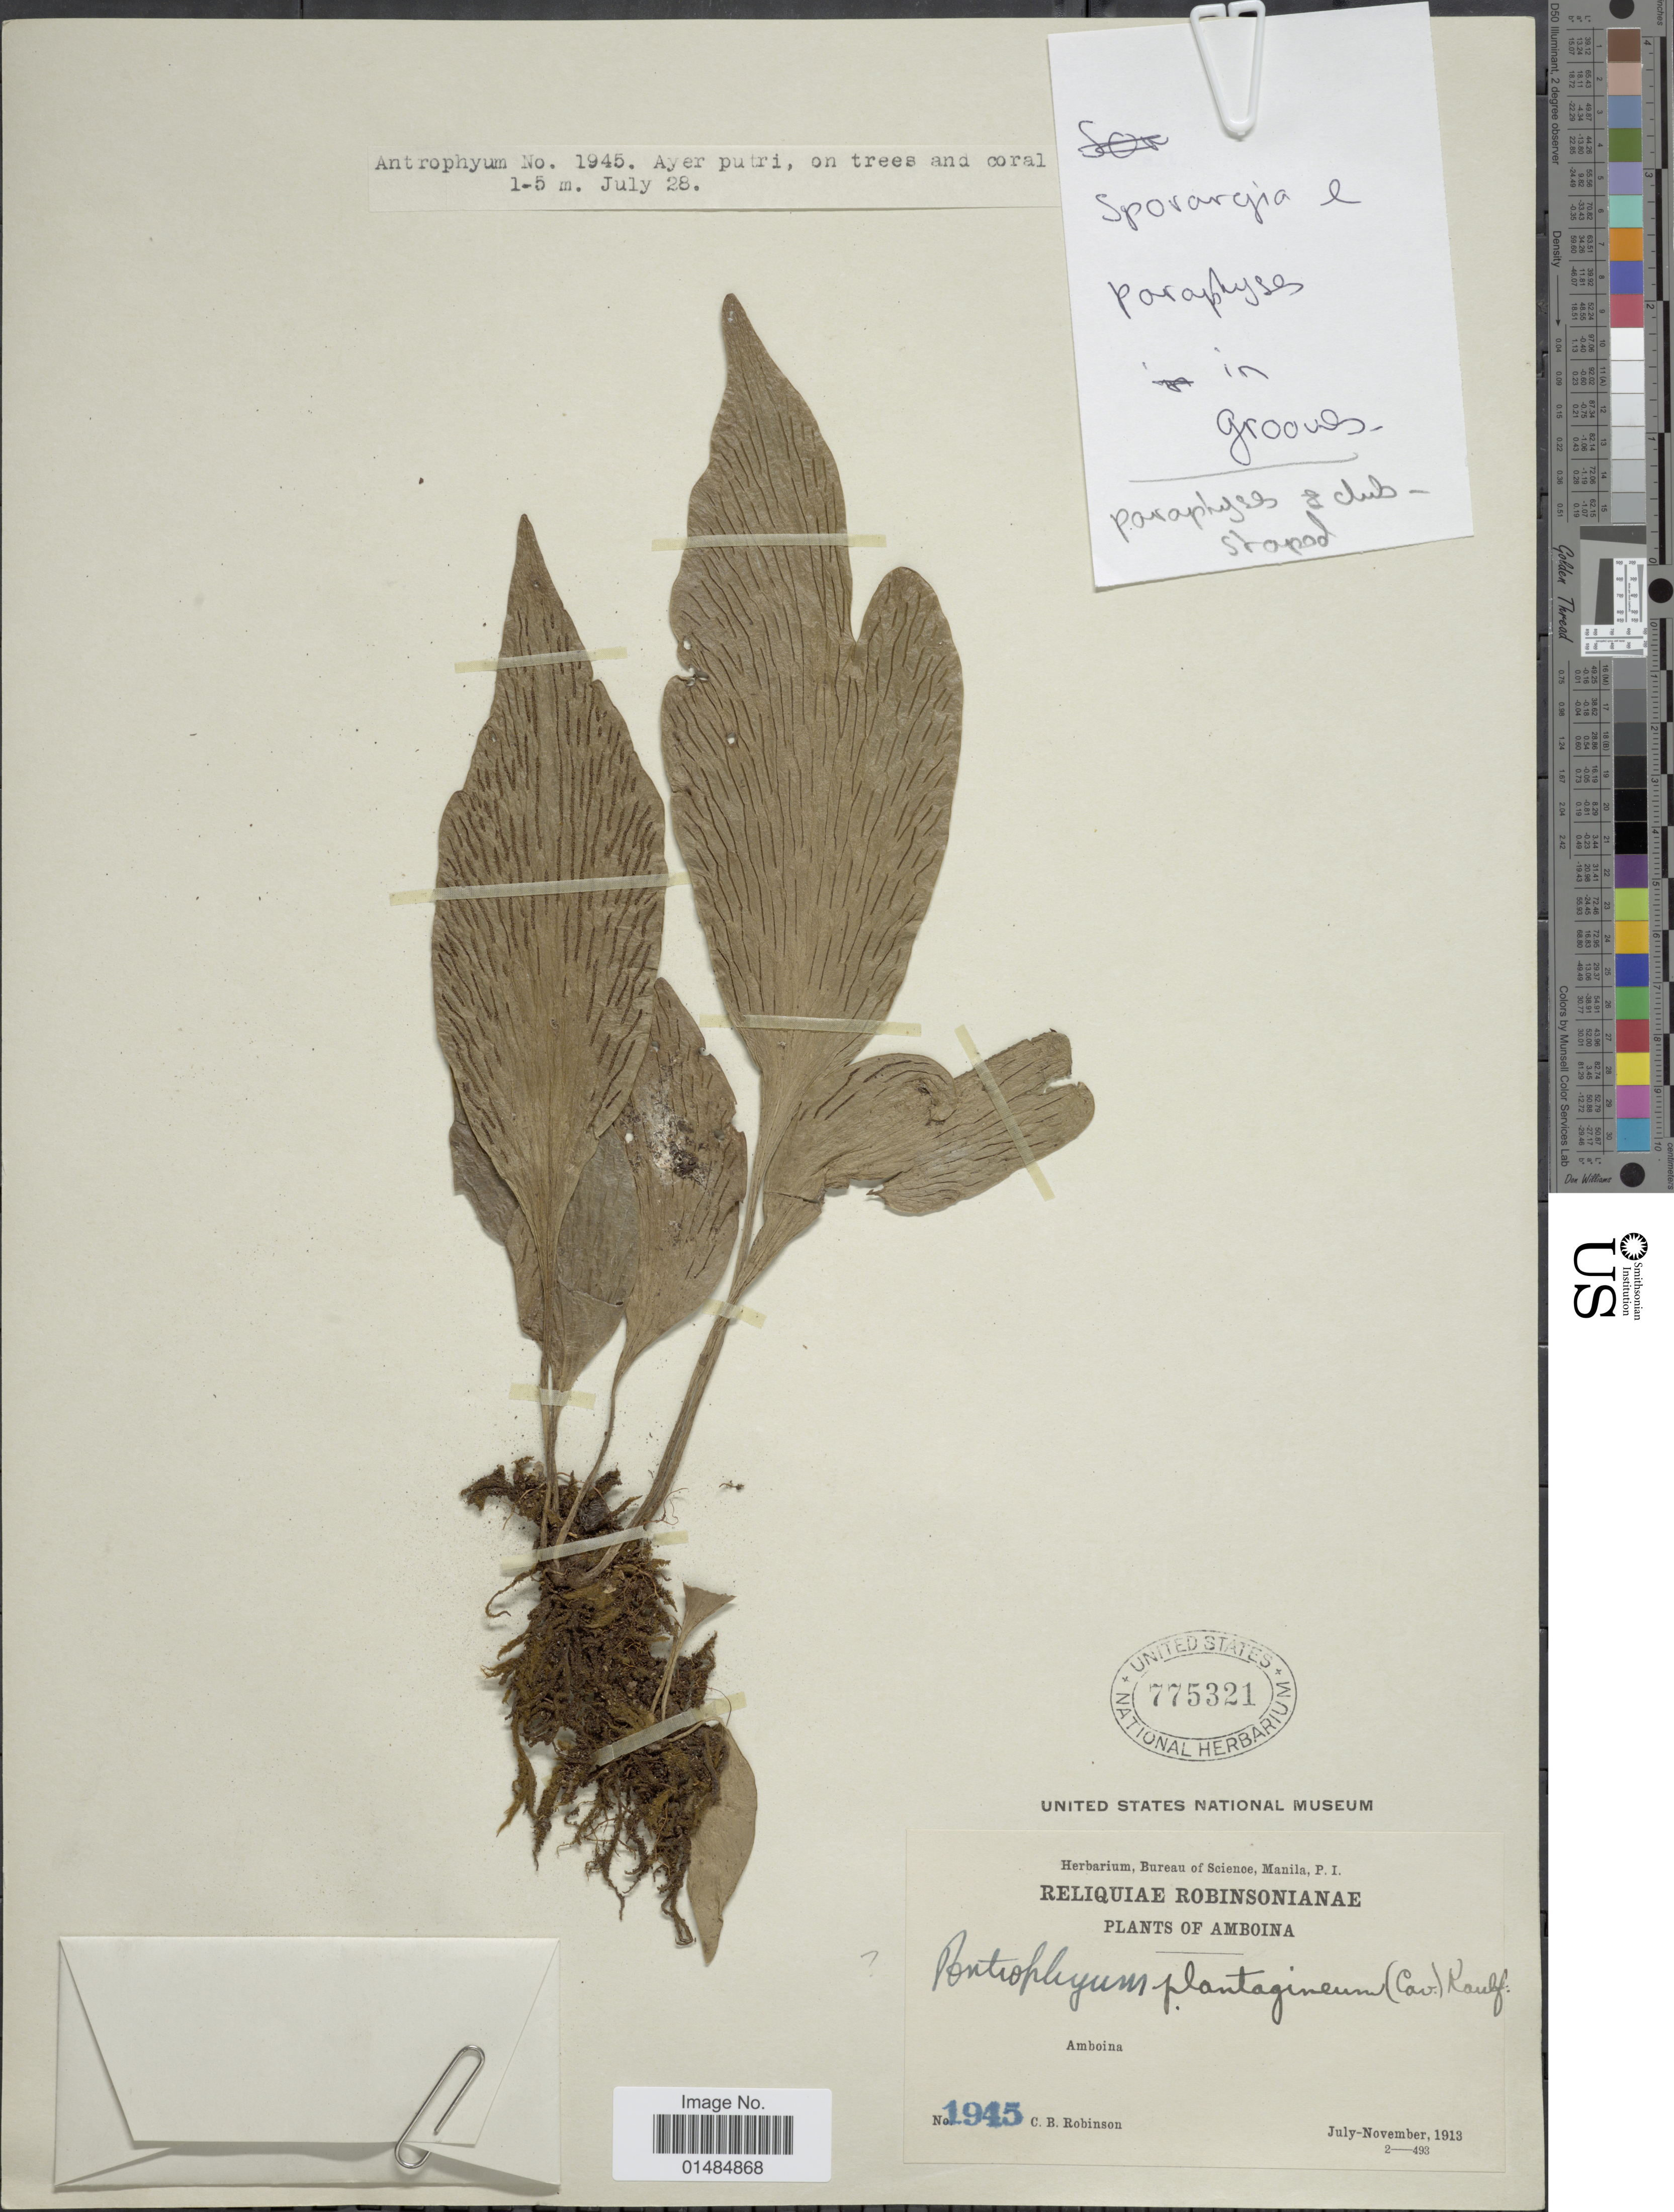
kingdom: Plantae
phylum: Tracheophyta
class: Polypodiopsida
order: Polypodiales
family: Pteridaceae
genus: Antrophyum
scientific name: Antrophyum plantagineum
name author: (Cav.) Kaulf.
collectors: C. Robinson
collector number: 1945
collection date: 1913-07/1913-11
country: Indonesia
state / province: Maluku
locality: Amboina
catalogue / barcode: US 775321